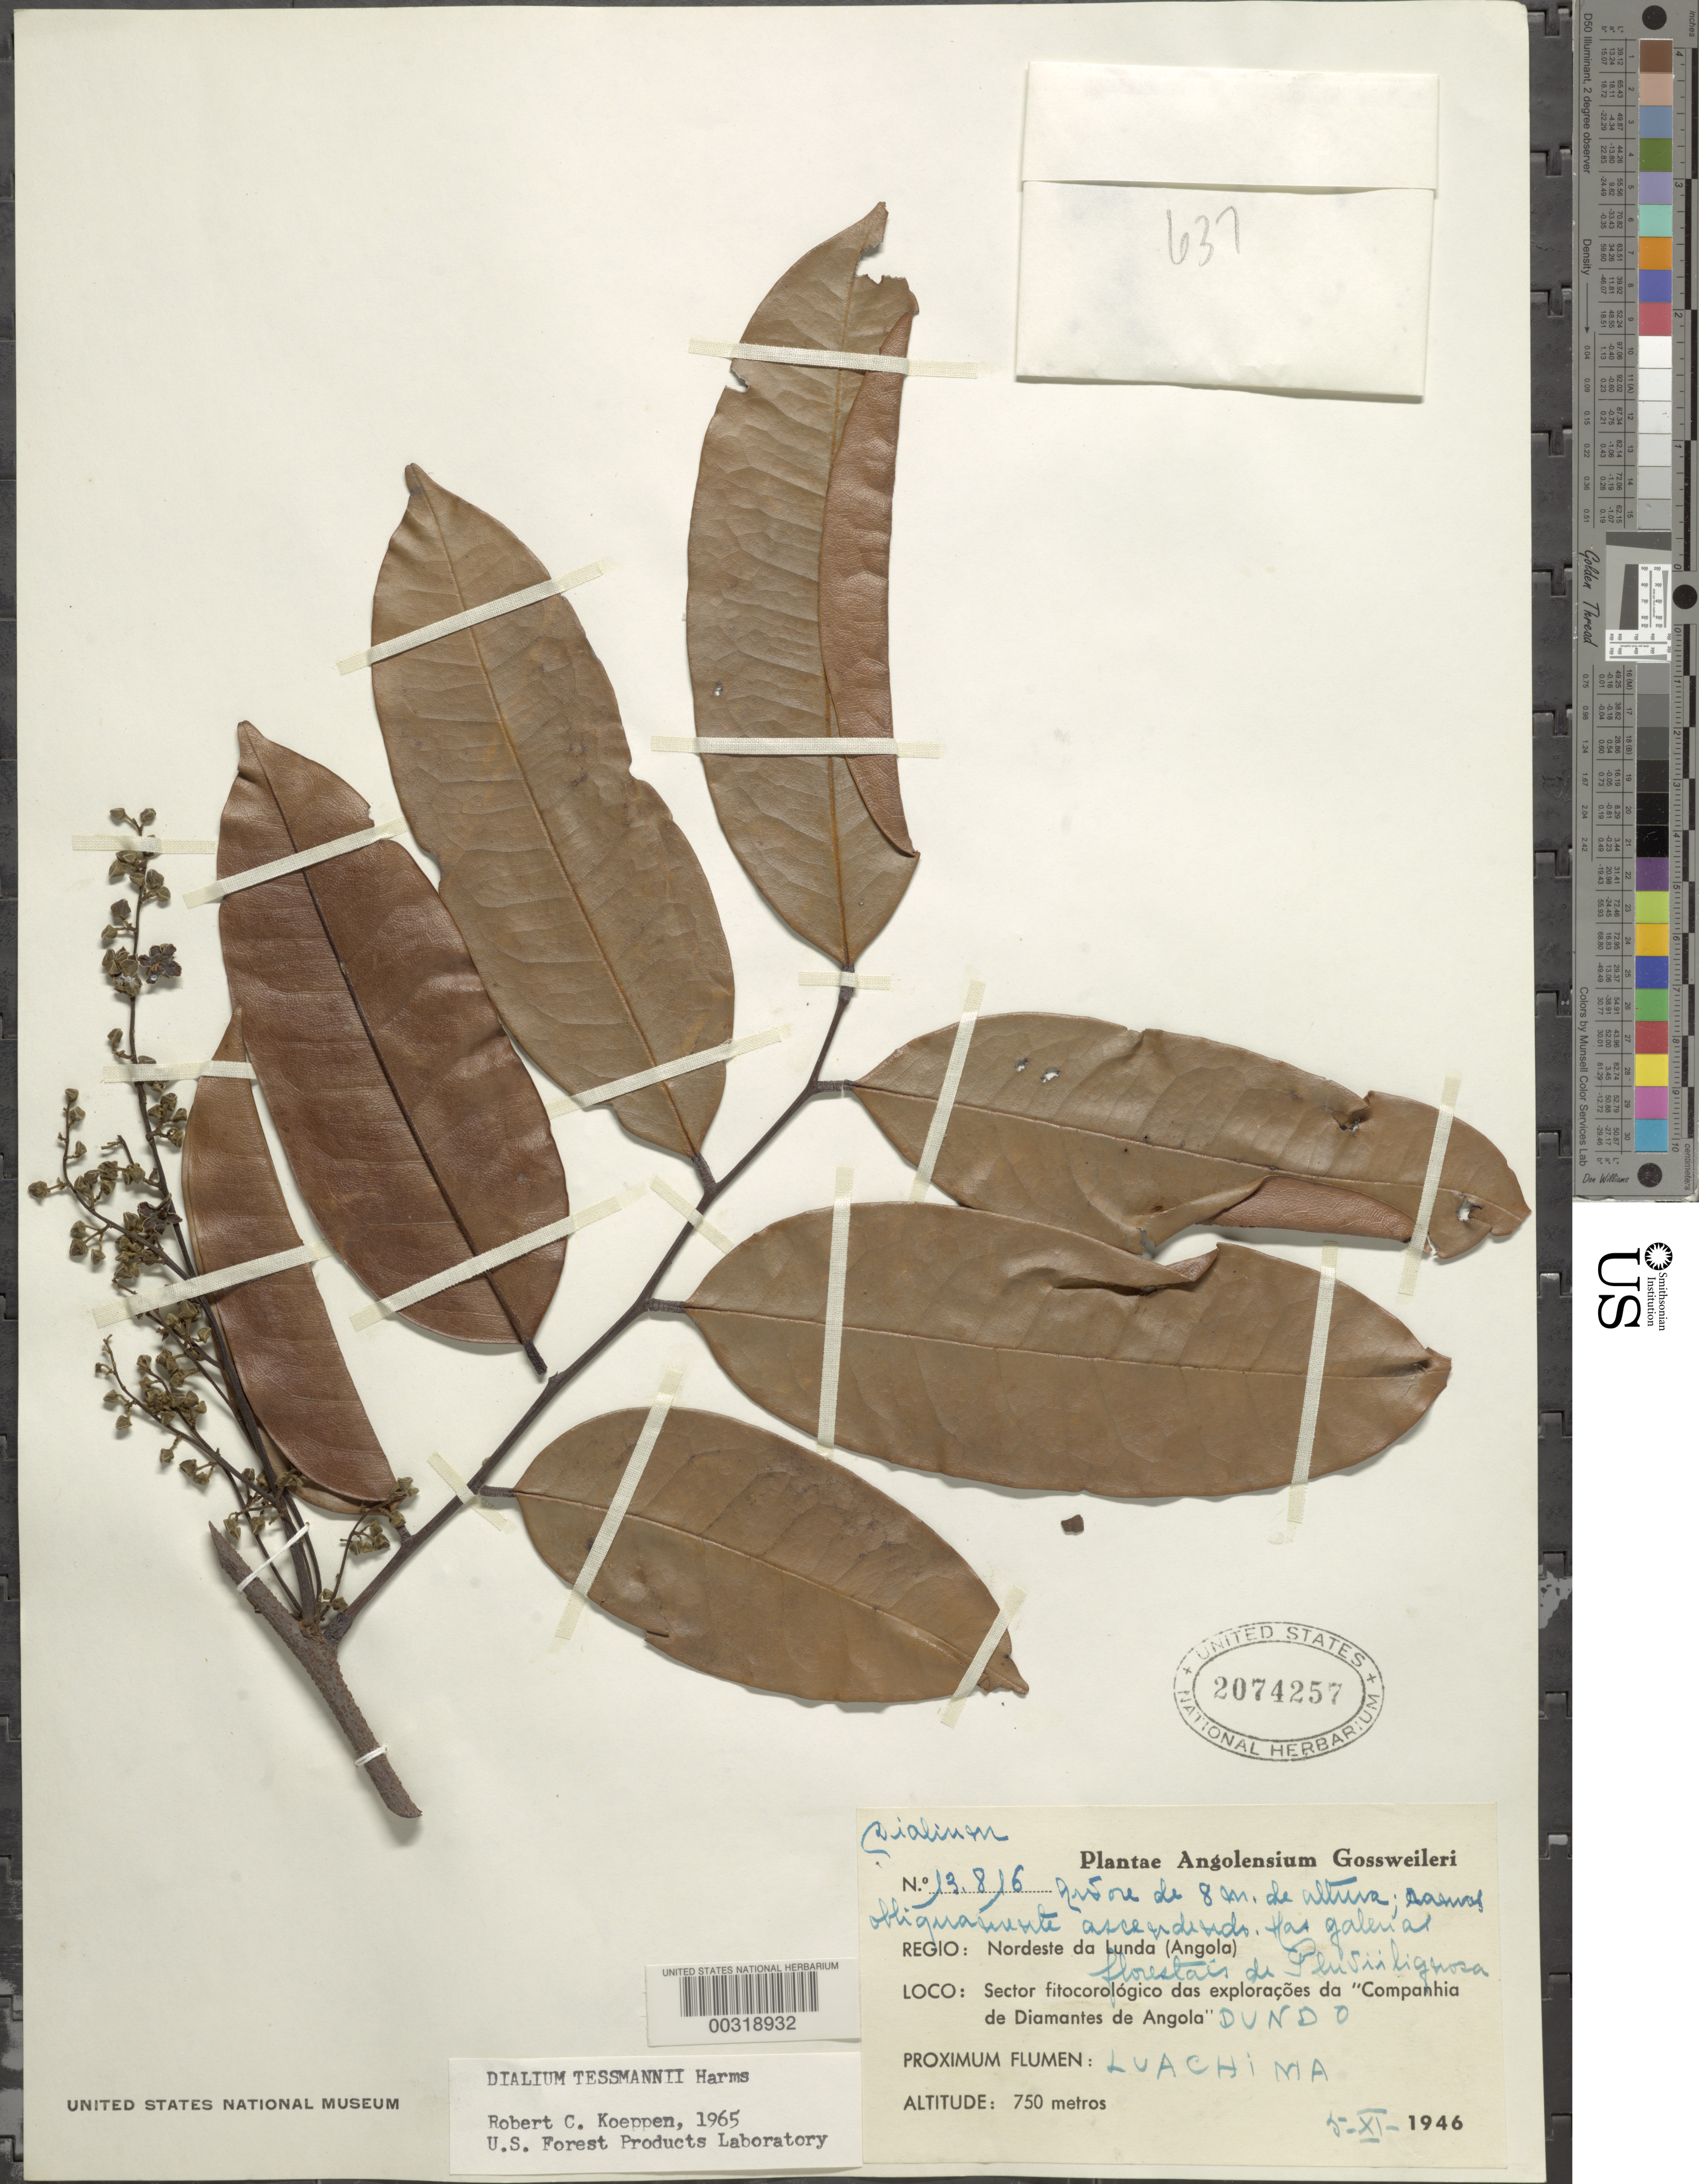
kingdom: Plantae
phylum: Tracheophyta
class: Magnoliopsida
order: Fabales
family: Fabaceae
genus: Dialium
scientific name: Dialium tessmannii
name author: Harms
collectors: Gossweiler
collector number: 13816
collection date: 1946-11-05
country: Angola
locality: Regio: Nordeste da Lunda (Angola). Sector fitocorologica das exploracoes da "Companhia de Diamantes de Angola", Dundo.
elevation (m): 750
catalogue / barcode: US 2074257